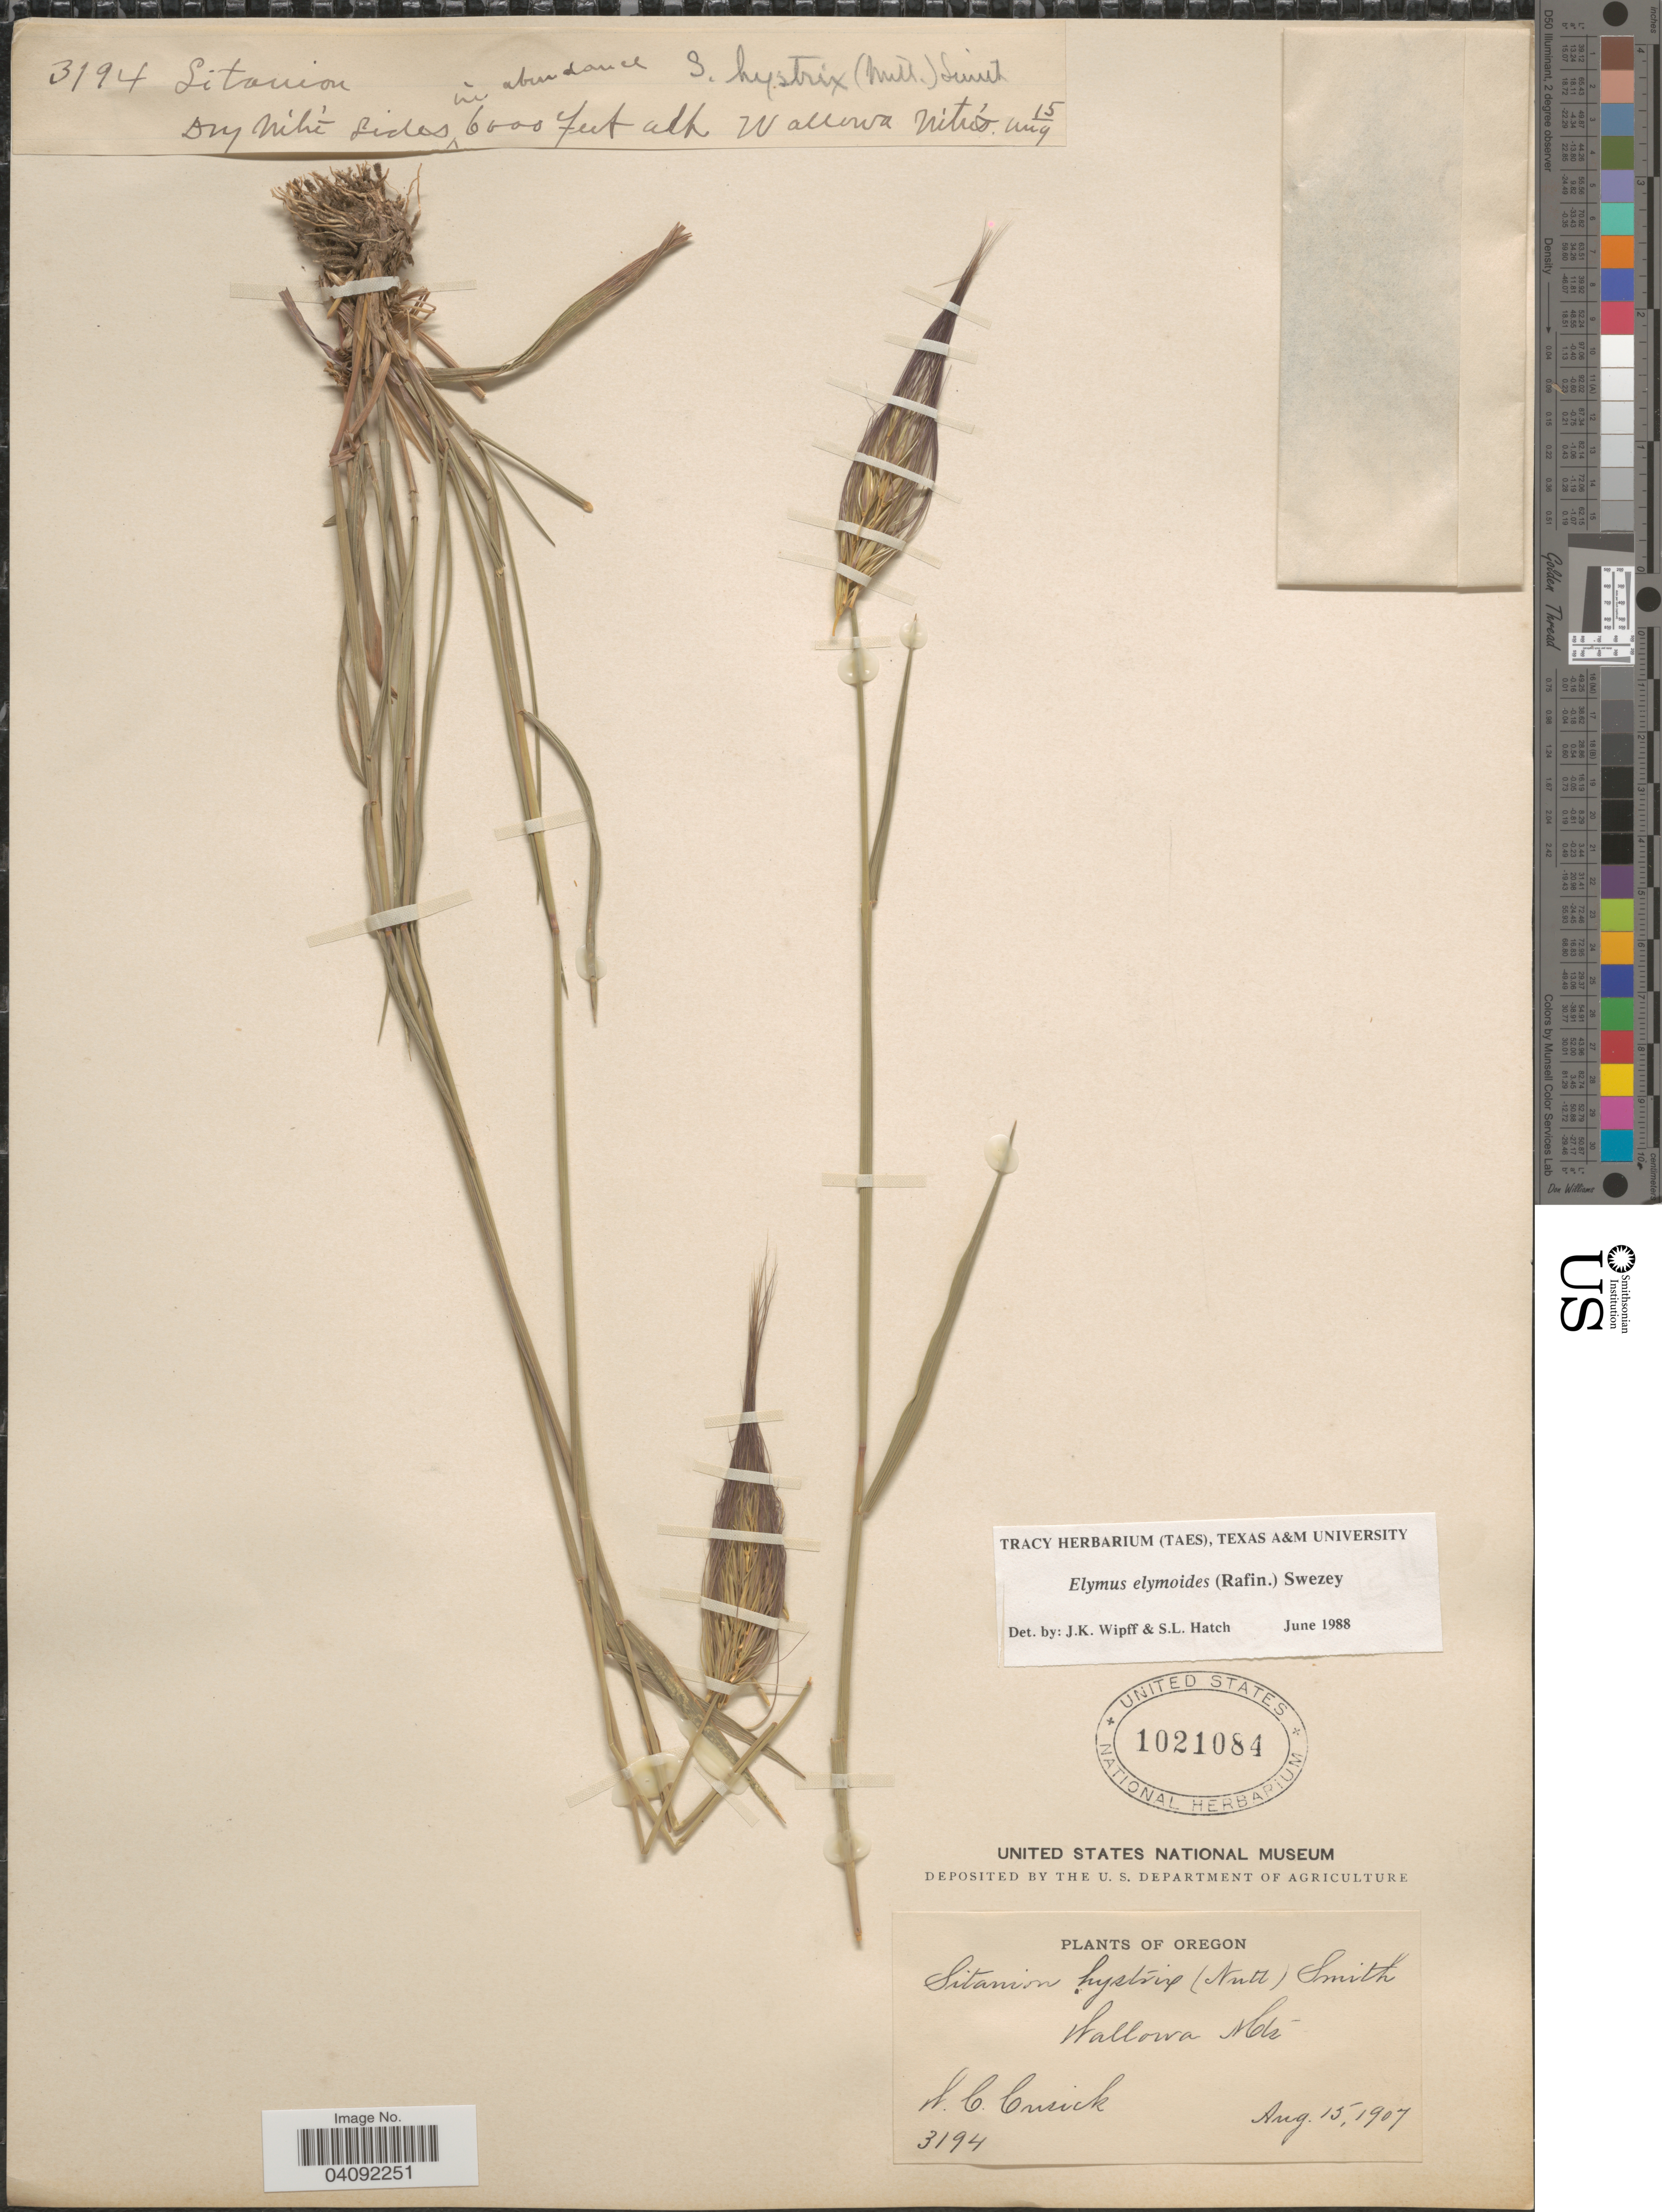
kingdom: Plantae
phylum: Tracheophyta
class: Liliopsida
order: Poales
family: Poaceae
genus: Elymus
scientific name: Elymus elymoides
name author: (Raf.) Swezey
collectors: W. C. Cusick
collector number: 3194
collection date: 1907-08-15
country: United States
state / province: Oregon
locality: Dry Mtn Sides in abundance. Wallowa Mtns.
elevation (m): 1829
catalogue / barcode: US 1021084